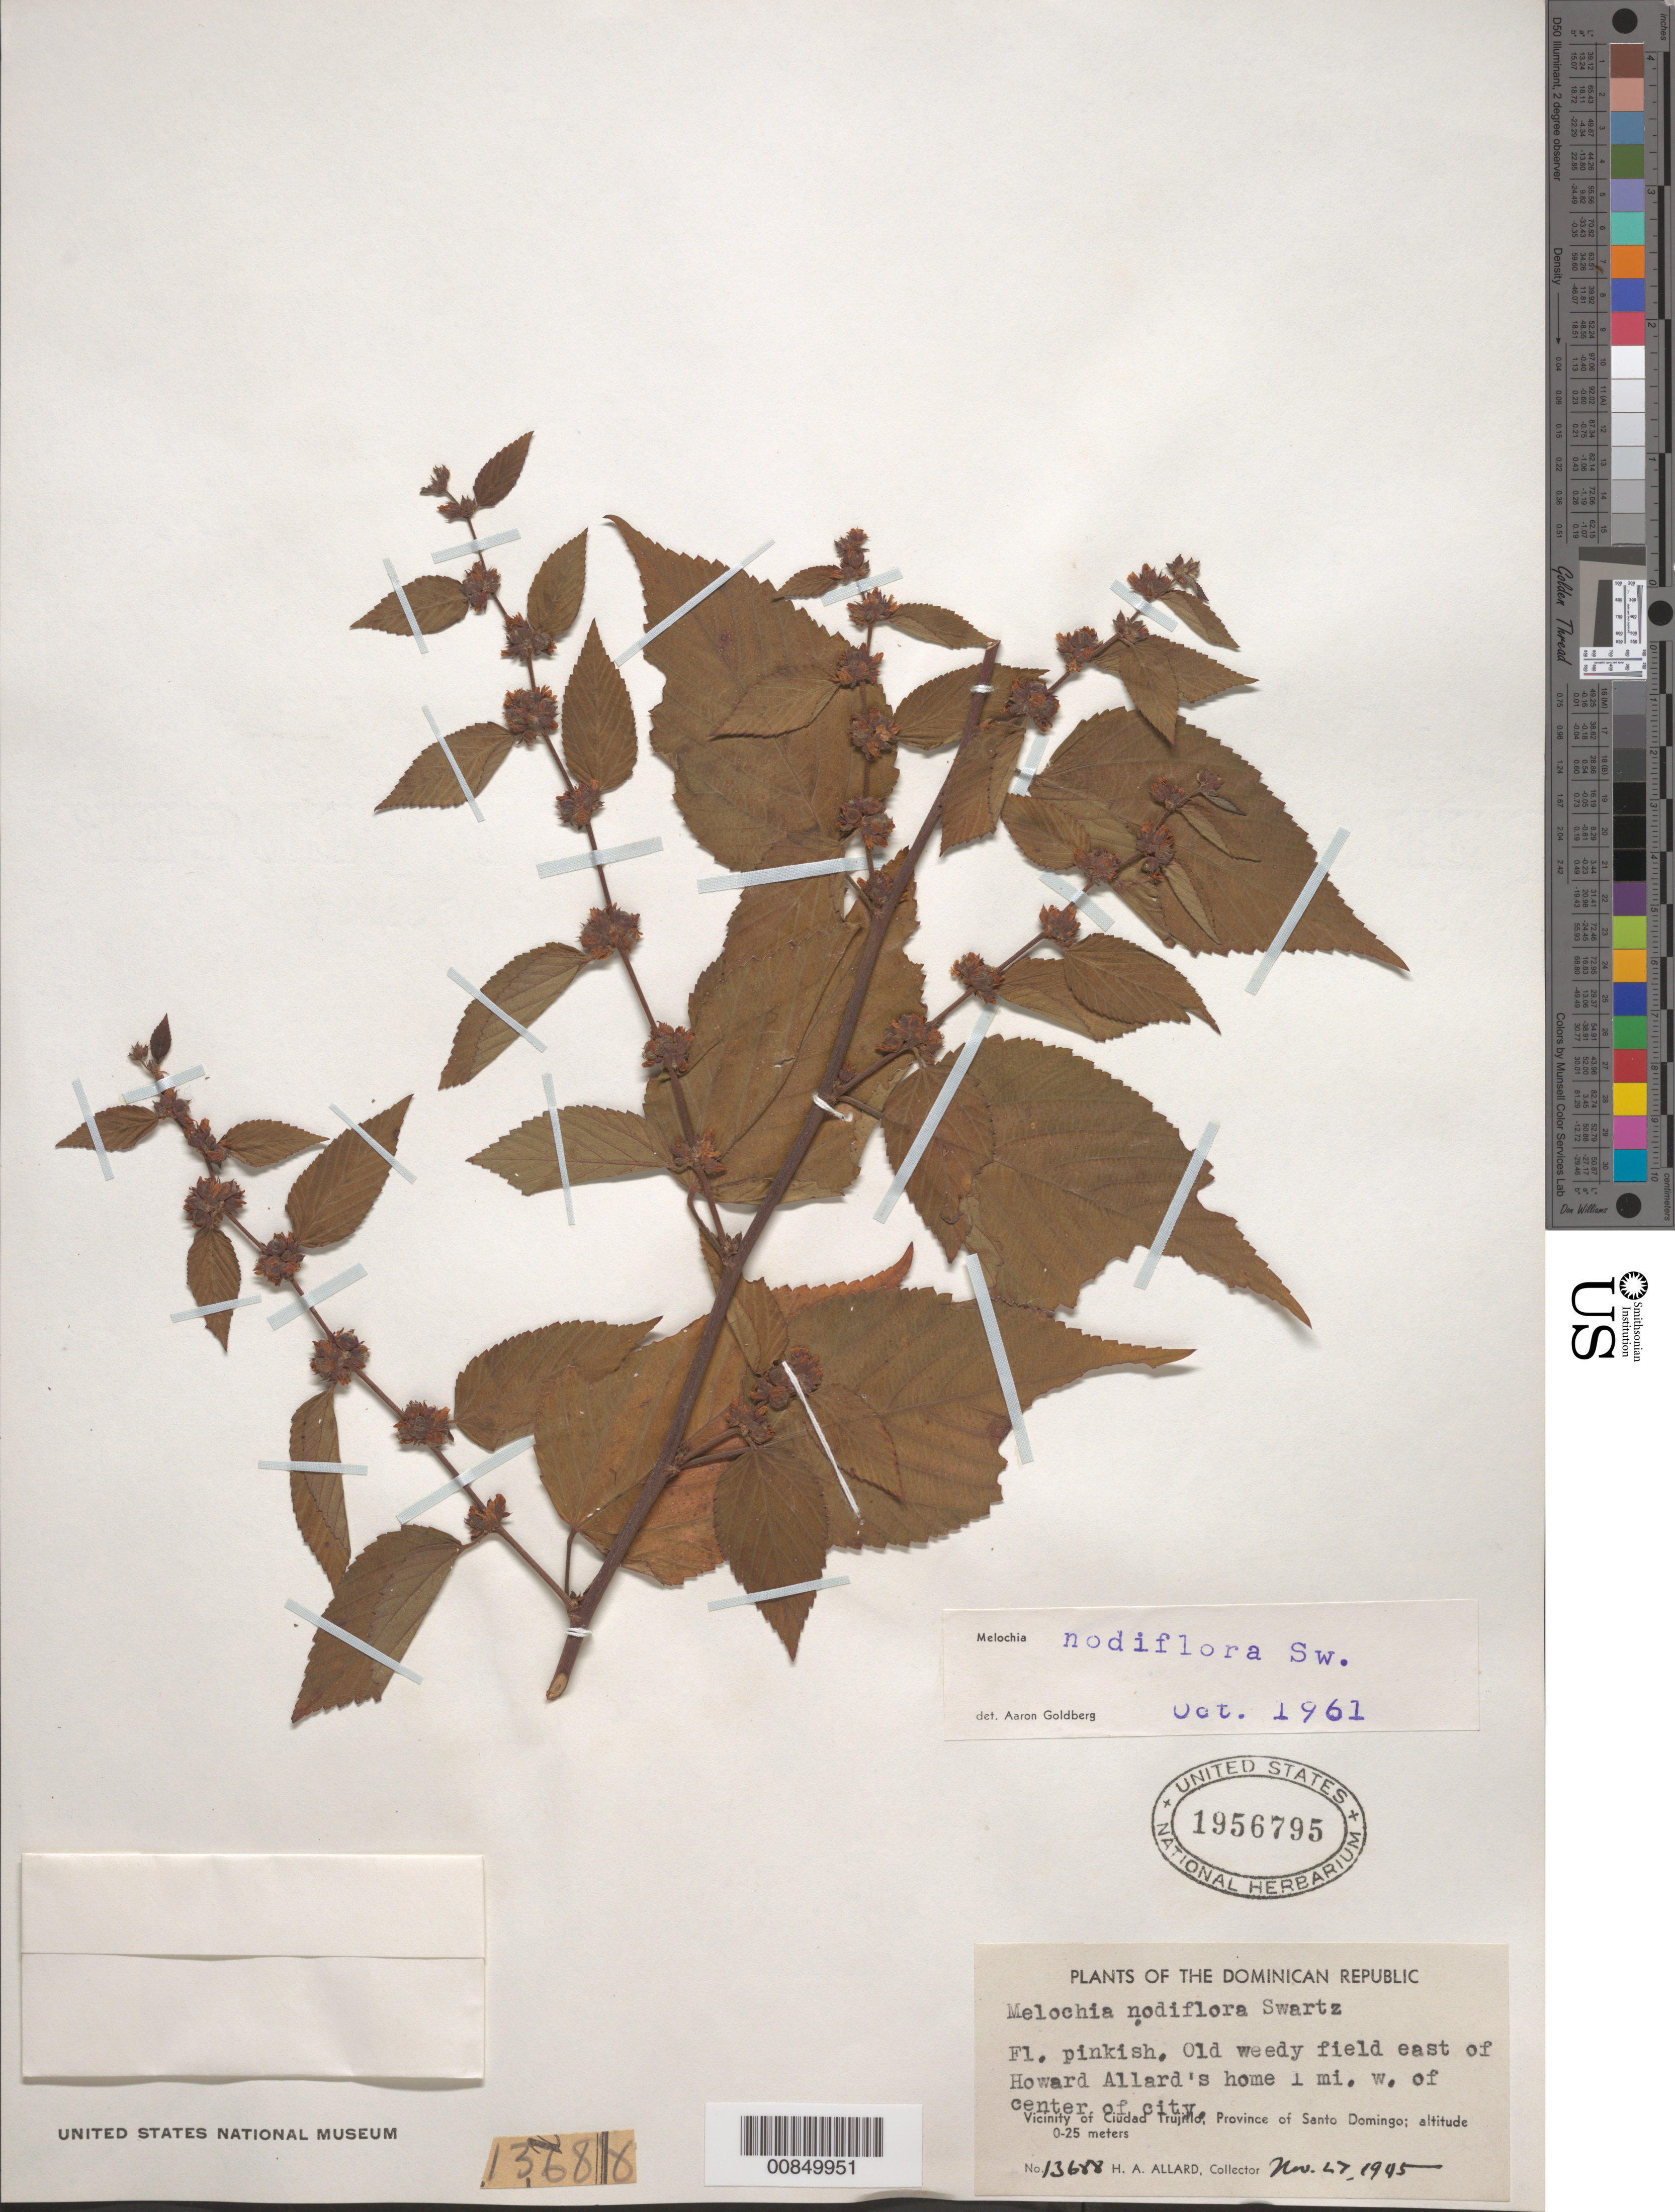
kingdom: Plantae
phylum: Tracheophyta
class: Magnoliopsida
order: Malvales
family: Malvaceae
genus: Melochia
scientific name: Melochia nodiflora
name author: Sw.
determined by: Goldberg, Aaron, (US), NMNH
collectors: H. A. Allard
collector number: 13688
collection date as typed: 27 Nov 1945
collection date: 1945-11-27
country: Dominican Republic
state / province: Distrito Nacional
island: Hispaniola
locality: Vicinity of Santo Domingo City, E of Howard Allard's home, 1 mile W of center of city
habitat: Old weedy field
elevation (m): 0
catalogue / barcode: US 1956795